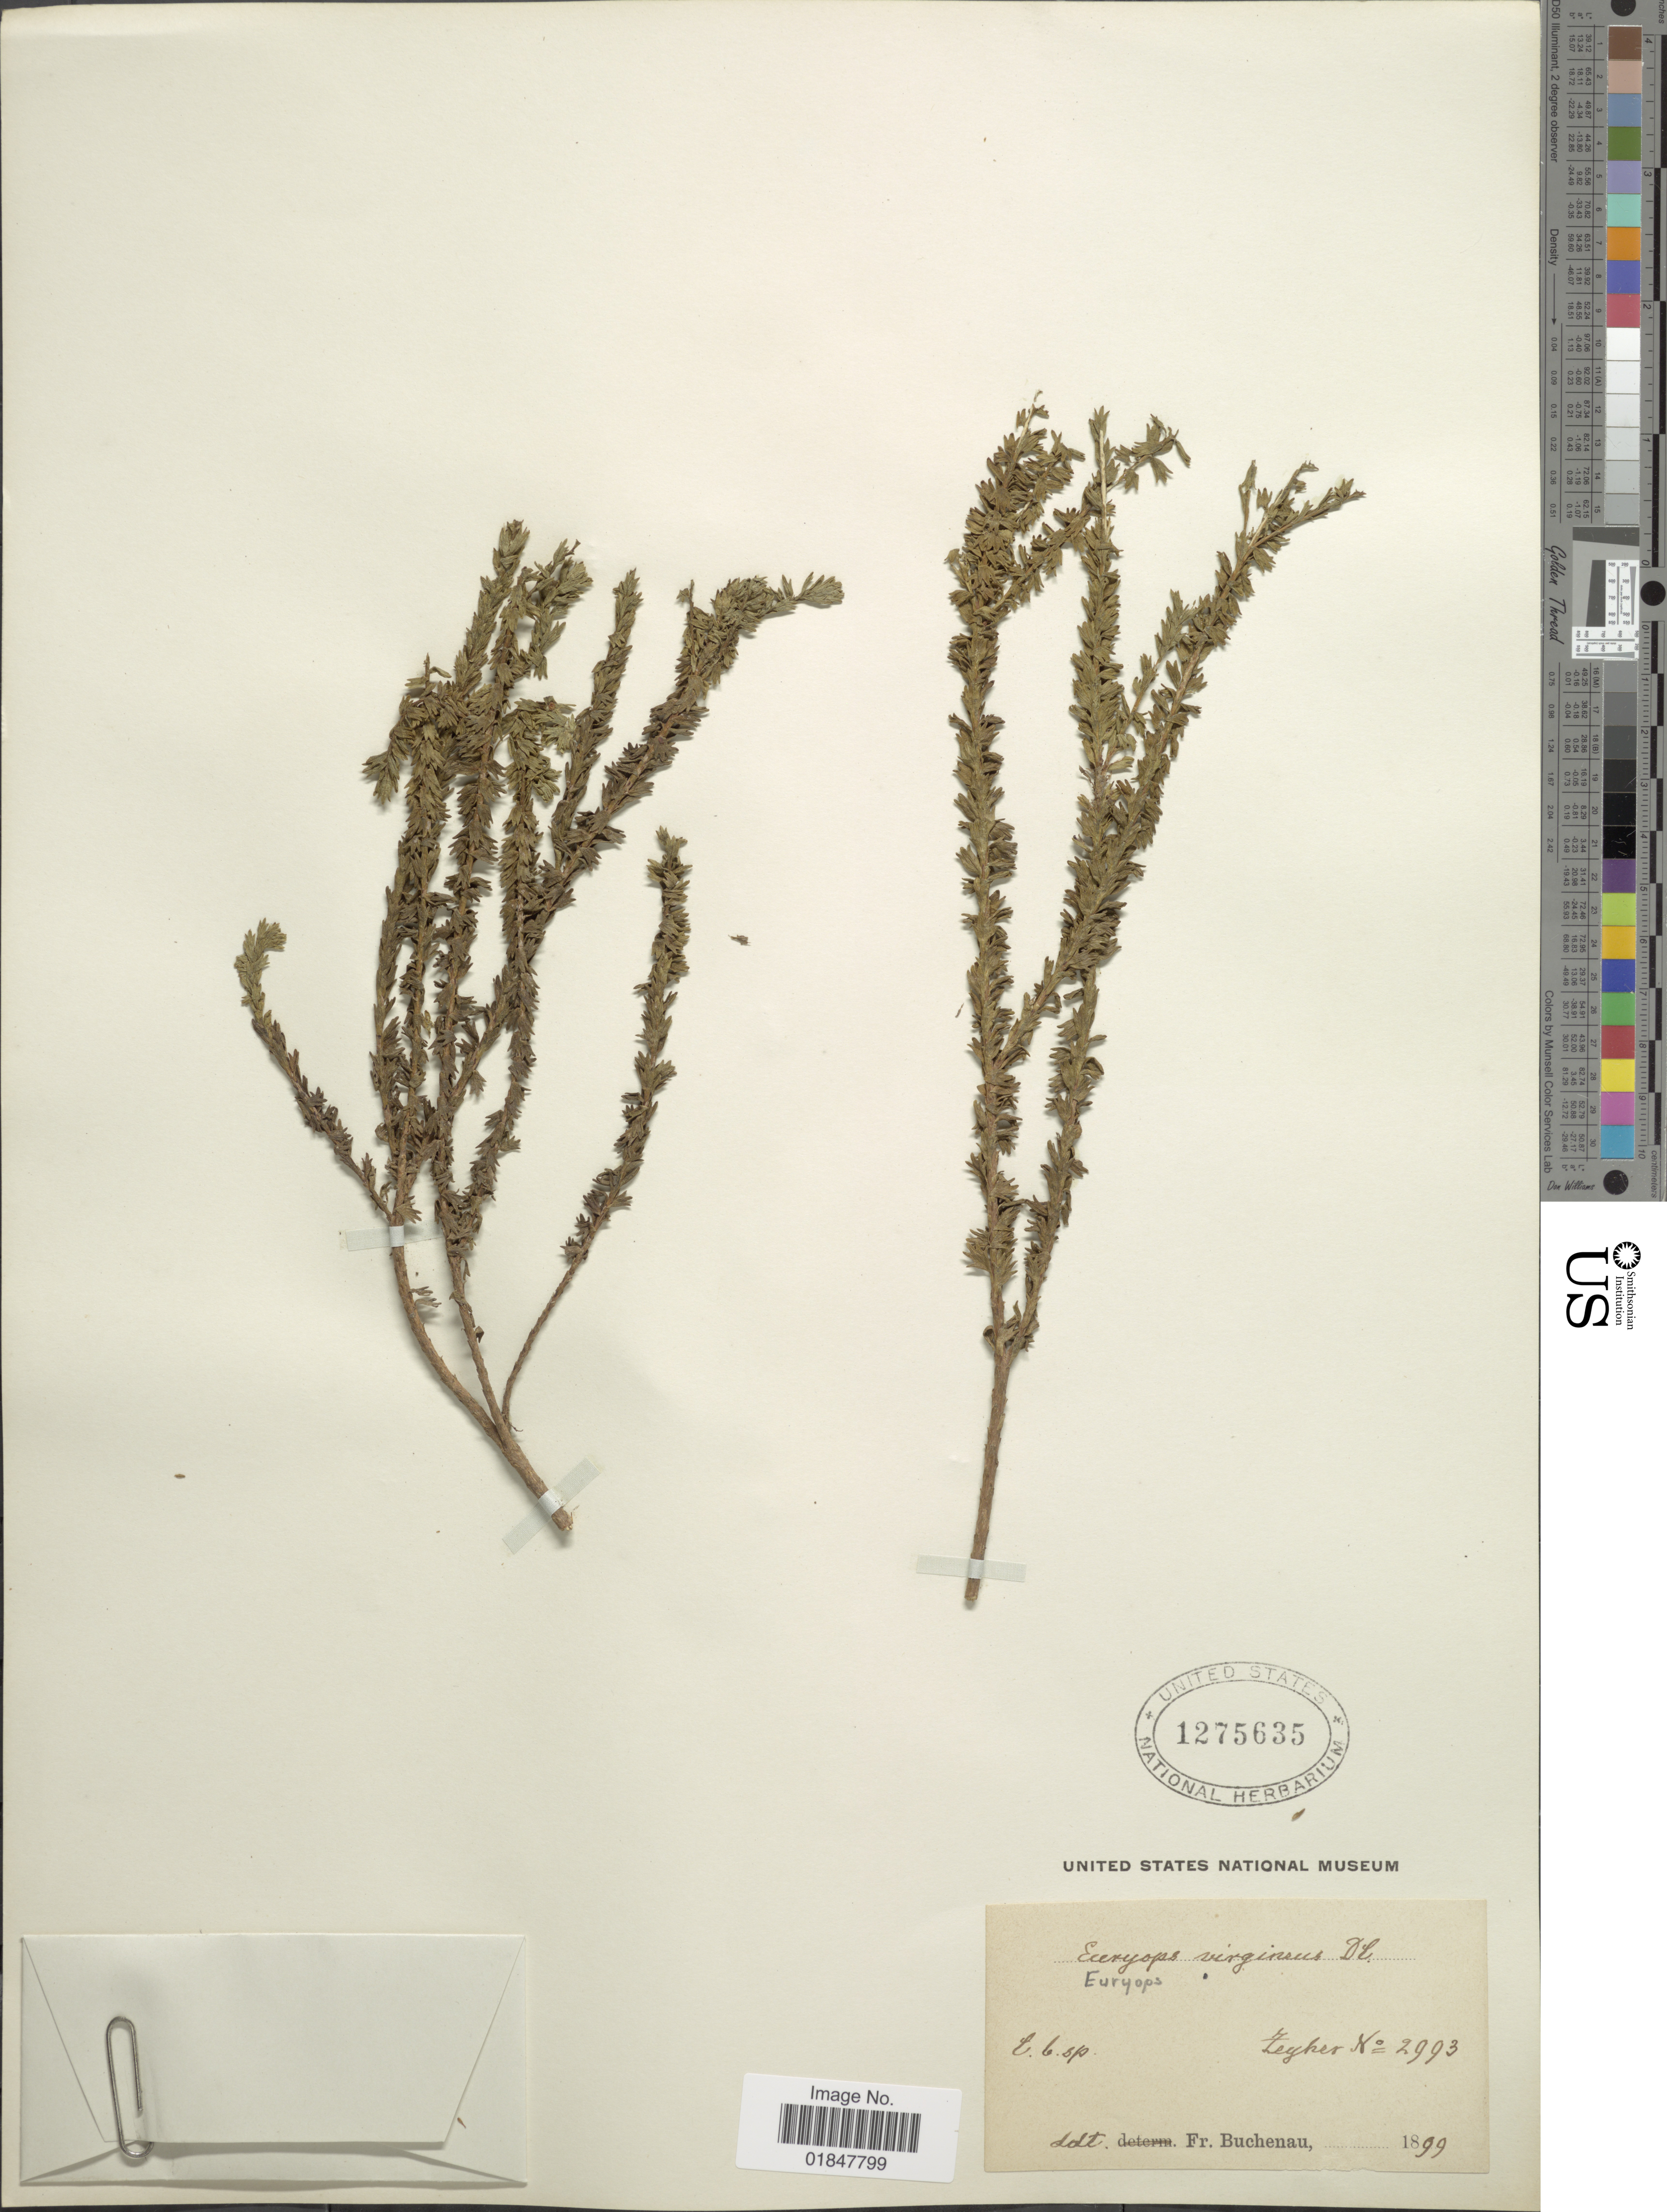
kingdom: Plantae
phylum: Tracheophyta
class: Magnoliopsida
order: Asterales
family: Asteraceae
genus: Euryops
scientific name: Euryops virgineus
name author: (L. f.) DC.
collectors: -. Zeyher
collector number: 2993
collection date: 1899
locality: C.b.sp [interpreted] [unsure placement]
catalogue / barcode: US 1275635